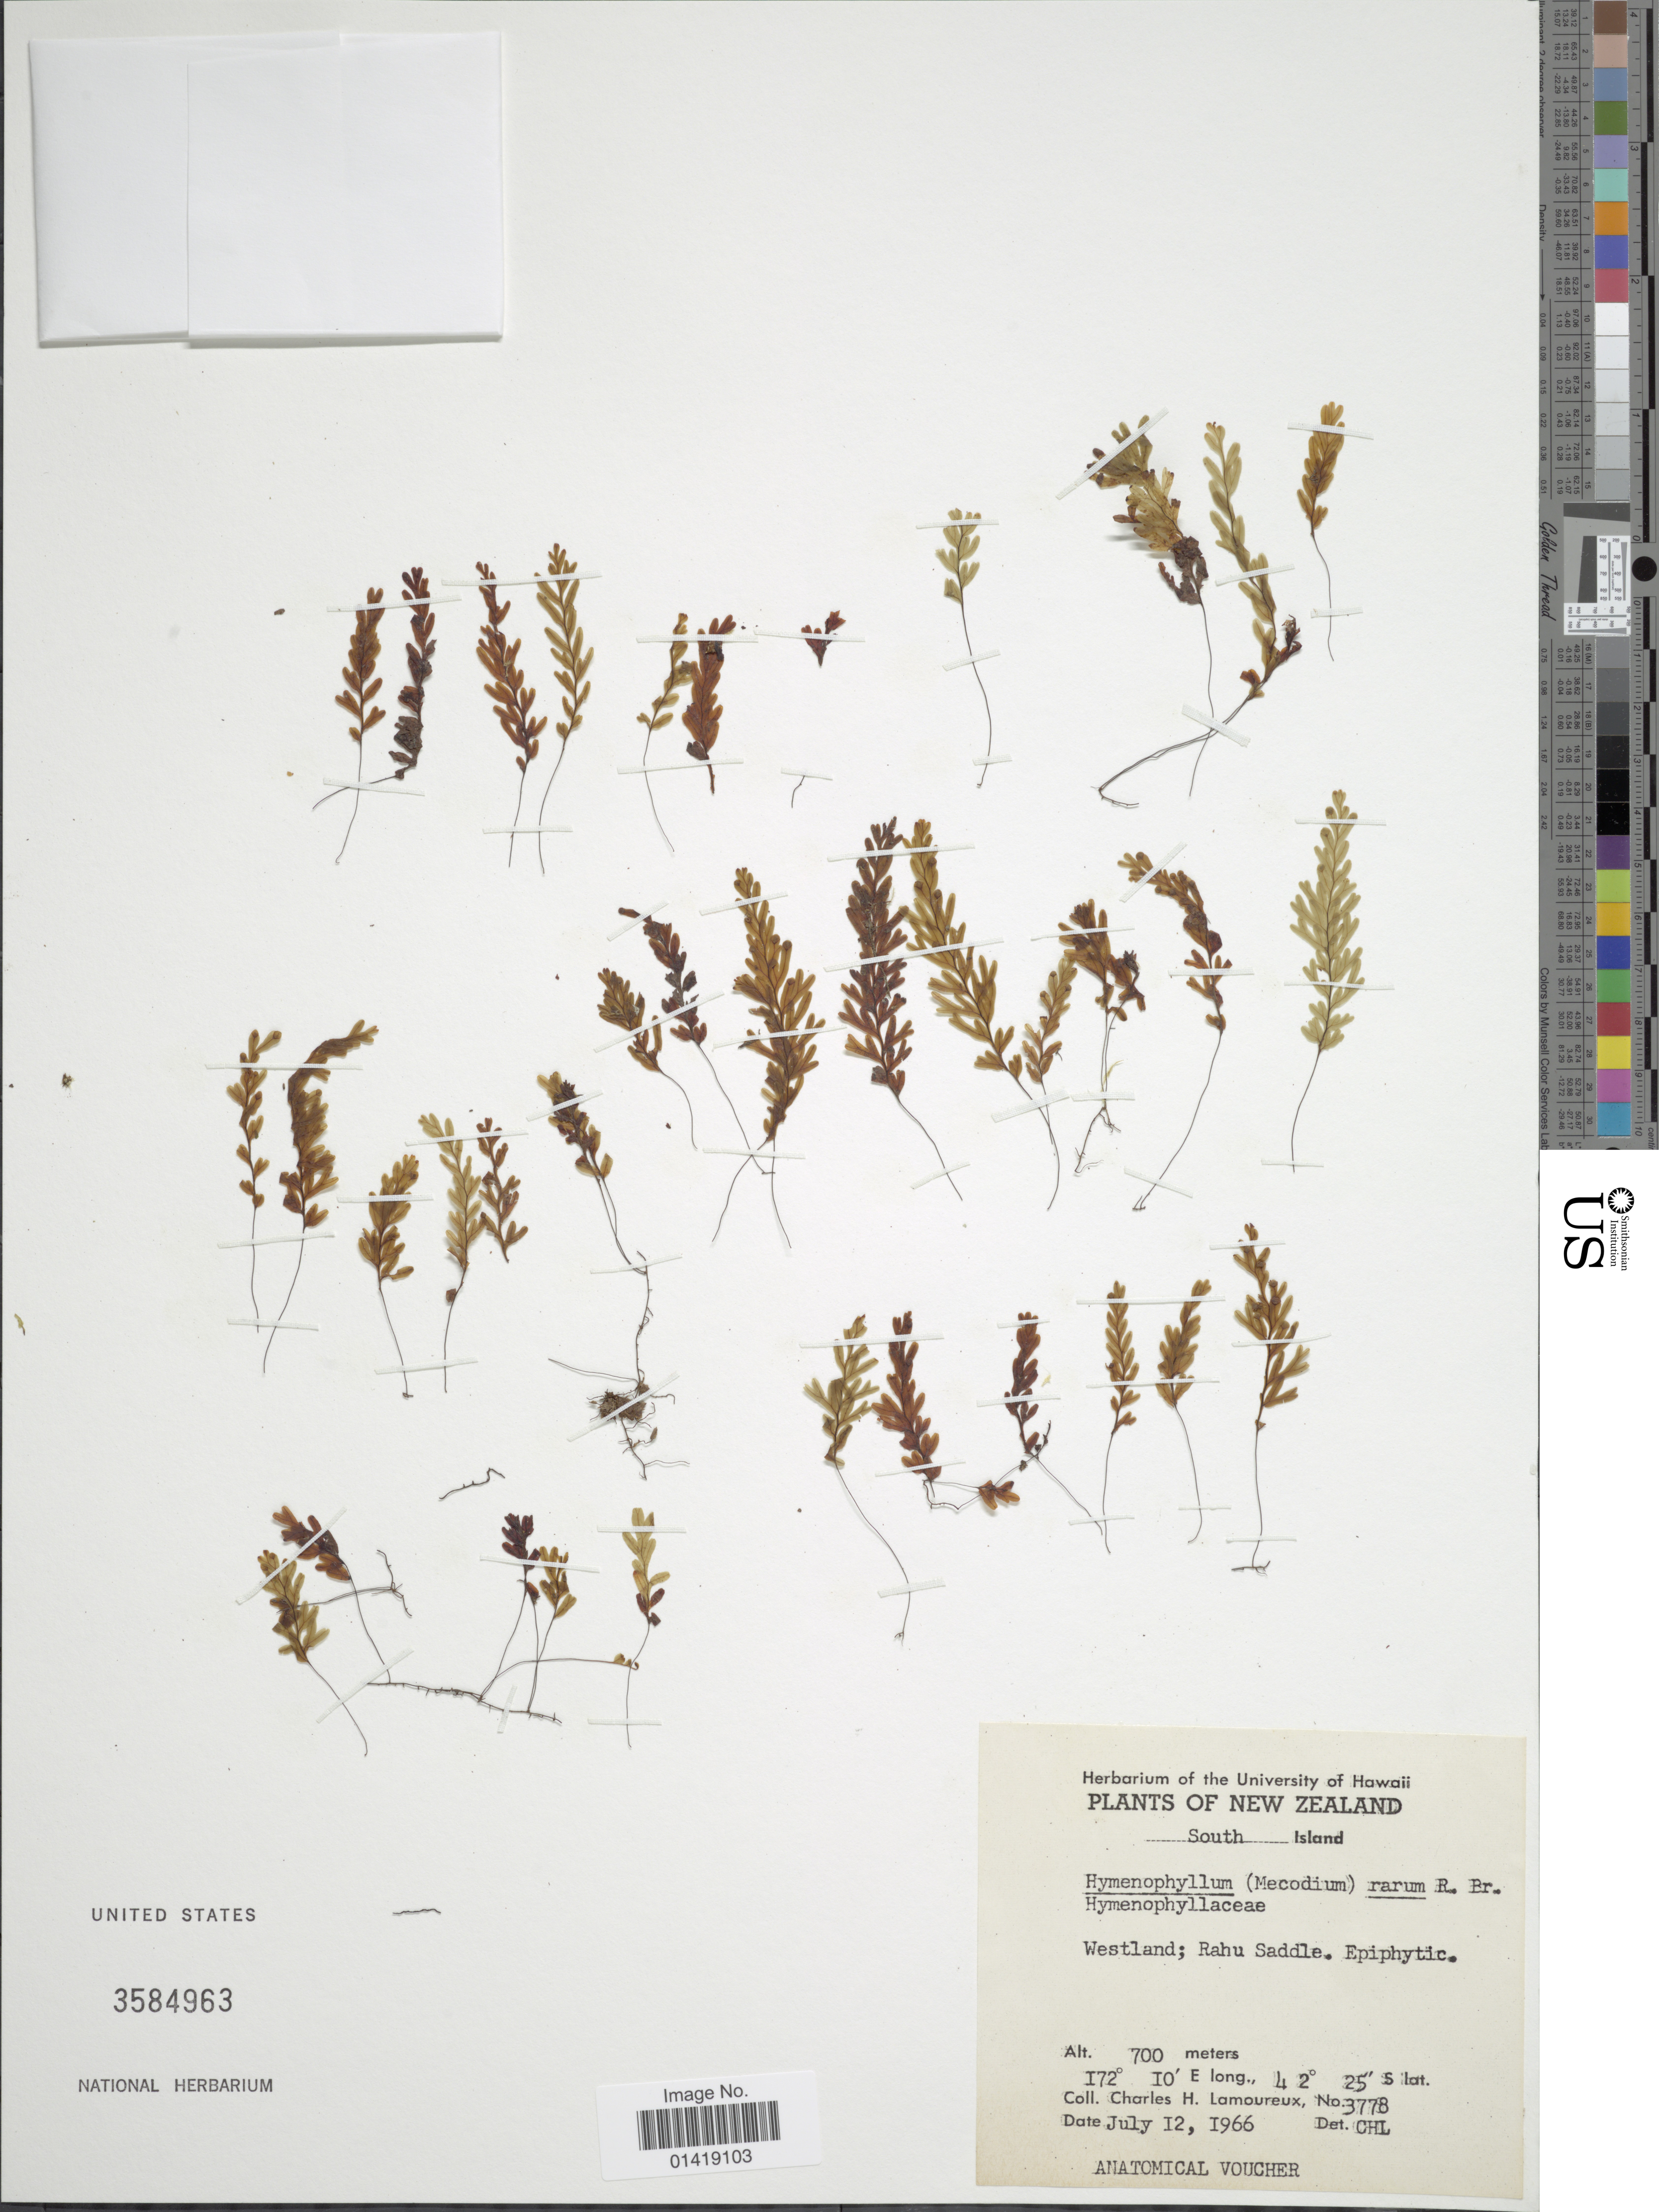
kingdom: Plantae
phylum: Tracheophyta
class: Polypodiopsida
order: Hymenophyllales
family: Hymenophyllaceae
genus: Hymenophyllum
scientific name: Hymenophyllum rarum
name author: R. Br.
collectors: C. H. Lamoureux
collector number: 3778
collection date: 1966-07-12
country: New Zealand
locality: South Island Westland Rahu Saddle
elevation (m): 700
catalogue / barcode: US 3584963